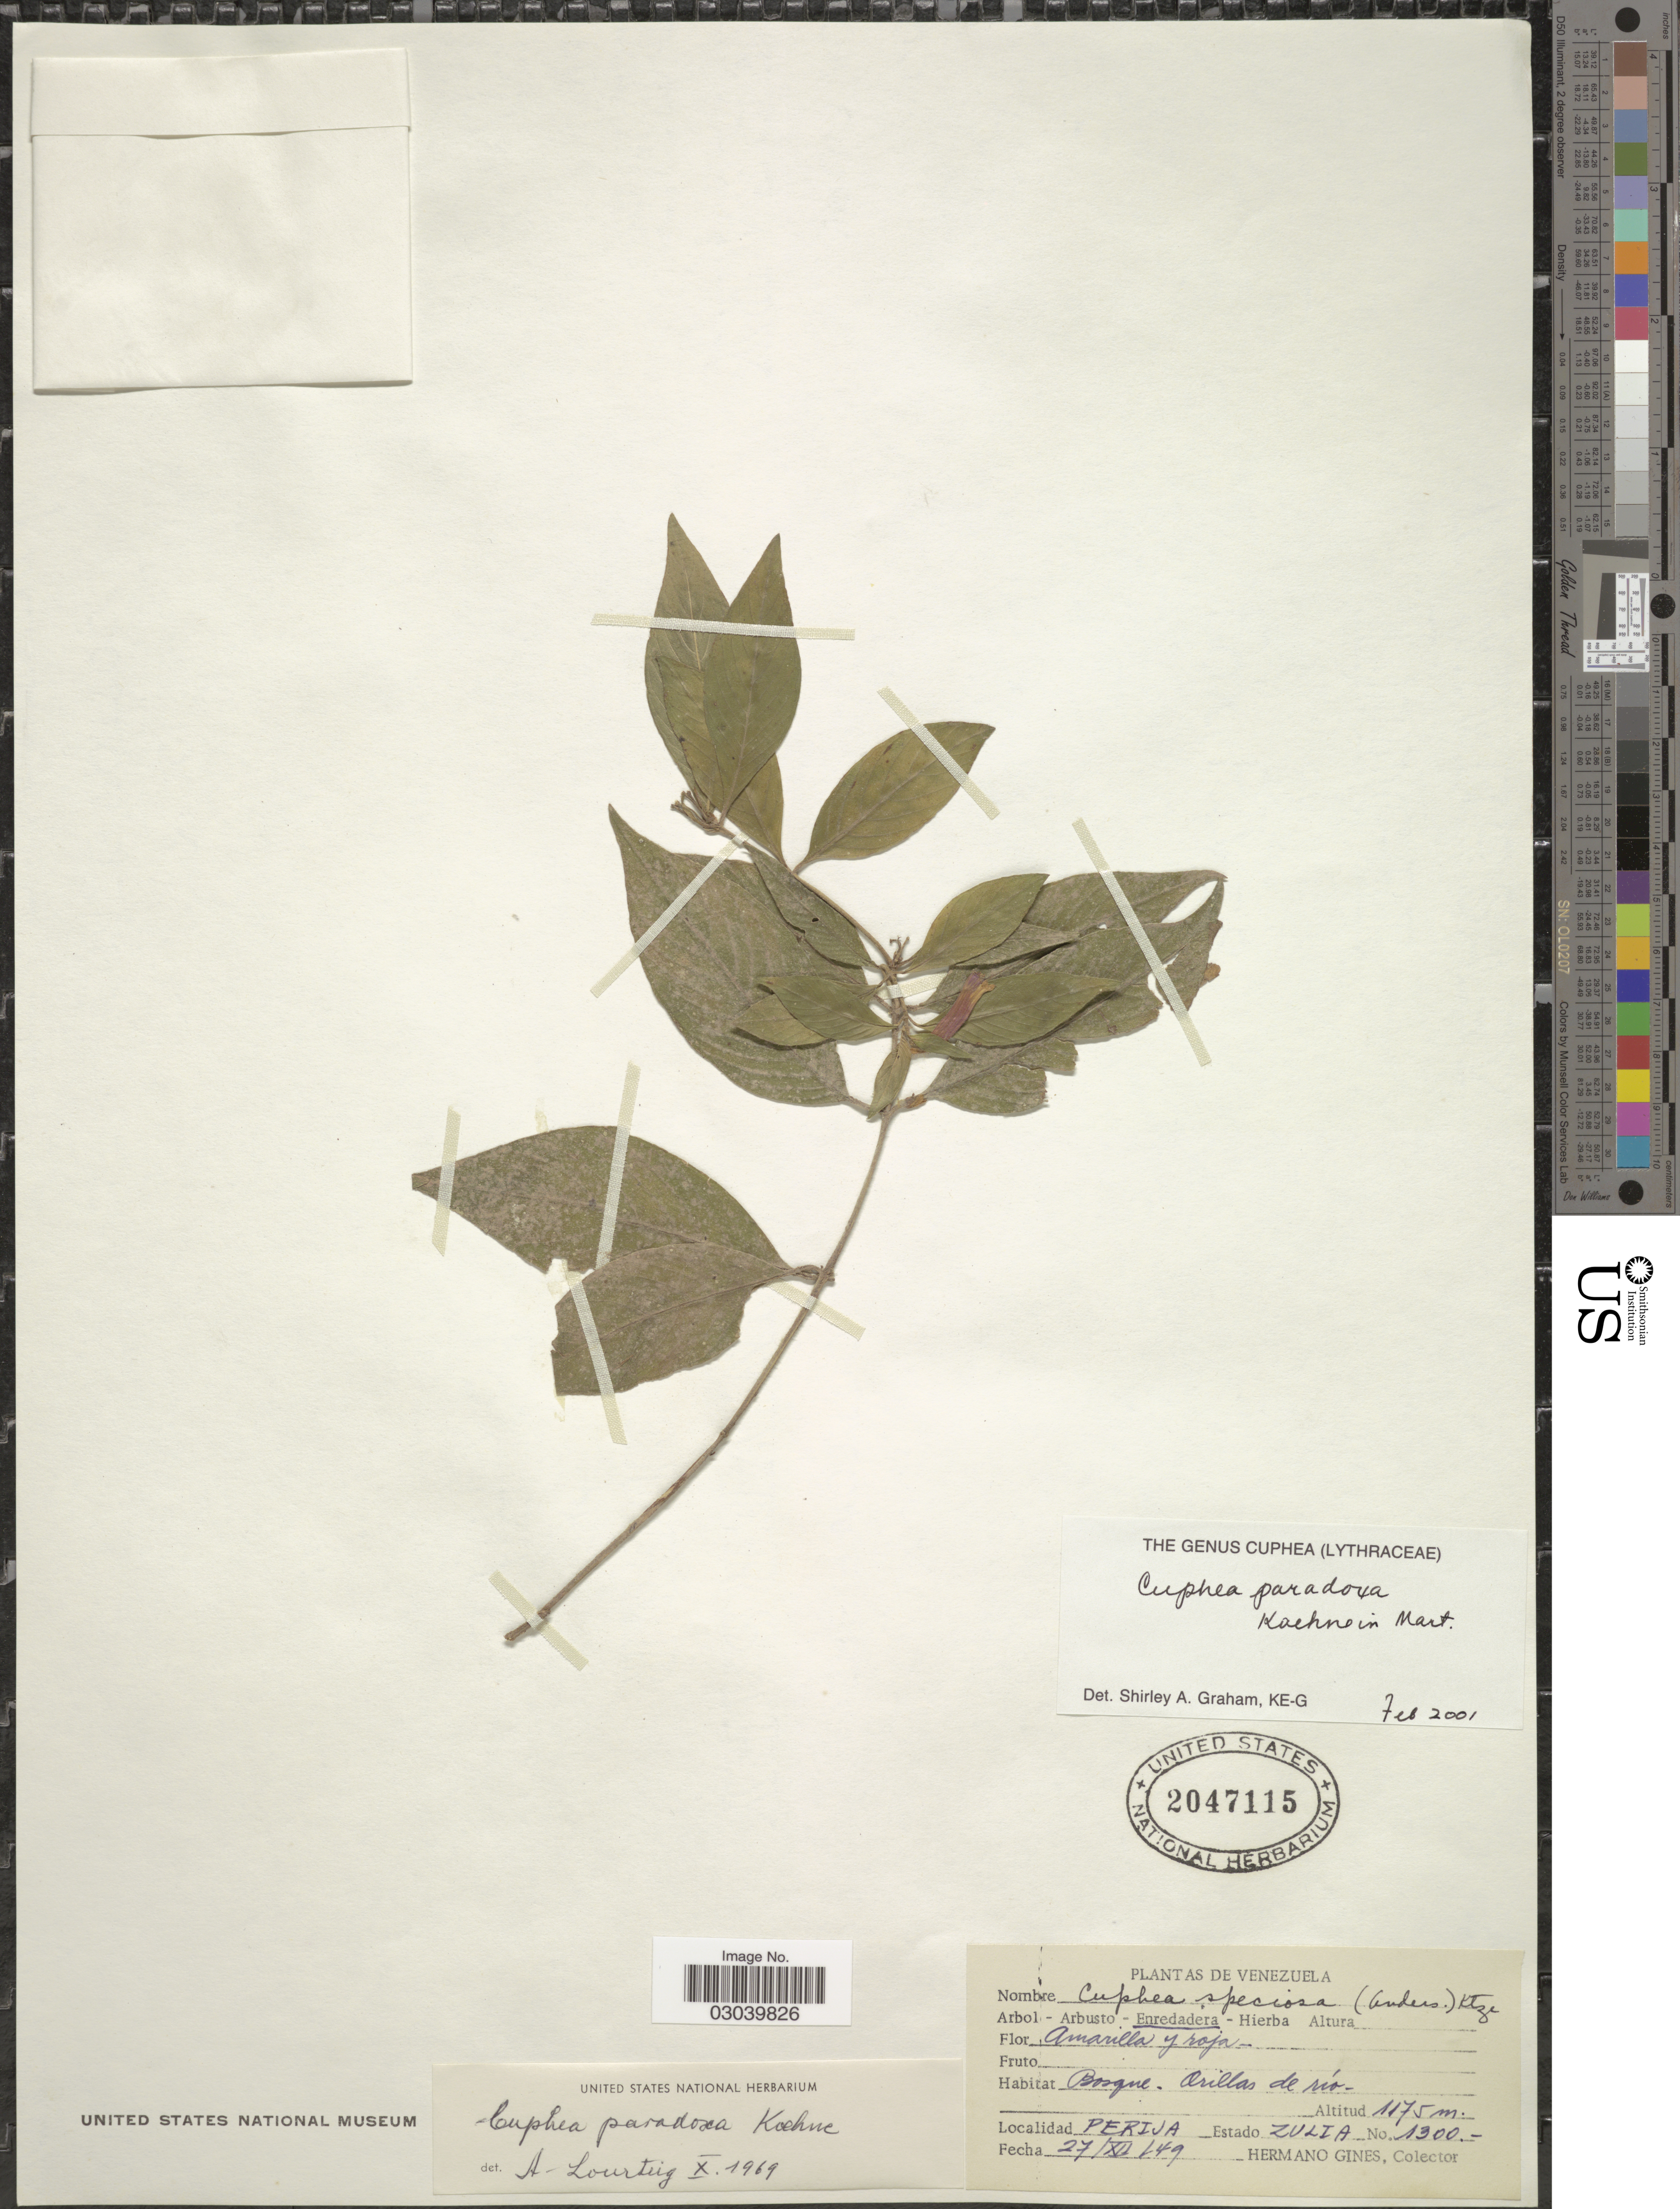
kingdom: Plantae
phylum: Tracheophyta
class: Magnoliopsida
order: Myrtales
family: Lythraceae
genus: Cuphea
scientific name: Cuphea paradoxa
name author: Koehne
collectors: Bro. Gines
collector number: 1300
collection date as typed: Transcribed d/m/y: 27/12/49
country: Venezuela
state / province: Zulia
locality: Perija. Estado Zulia.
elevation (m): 1175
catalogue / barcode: US 2047115